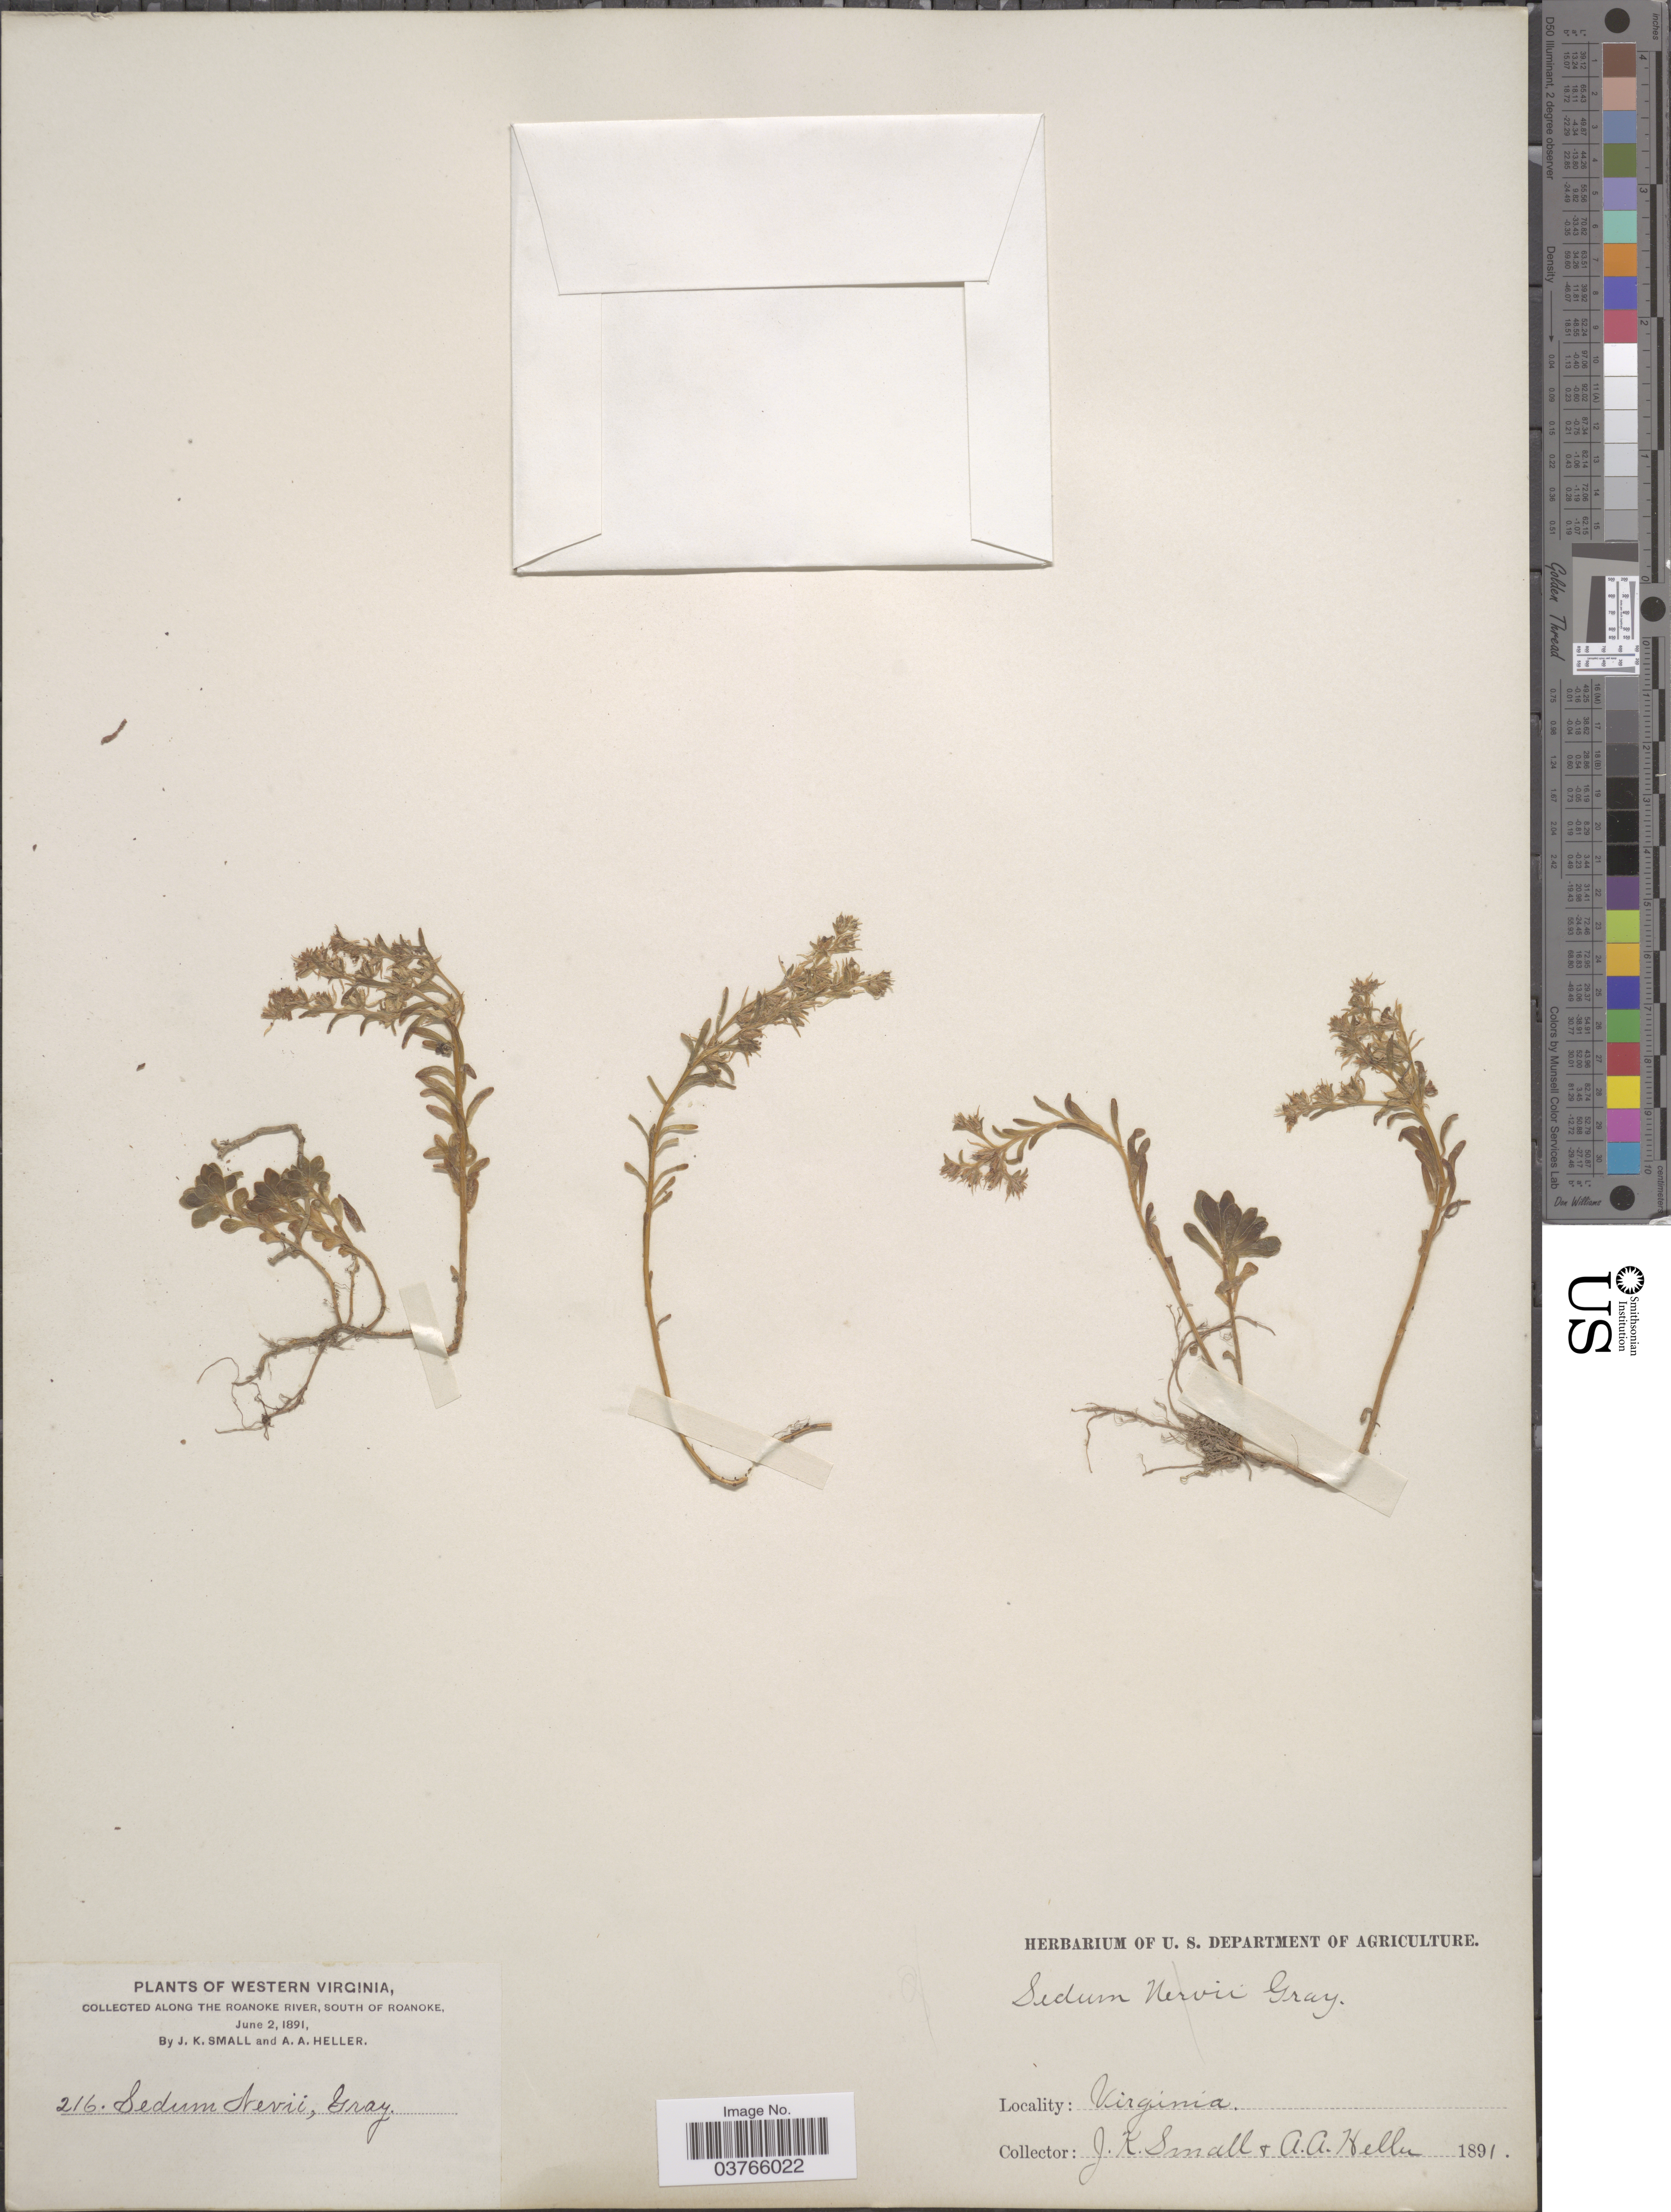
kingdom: Plantae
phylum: Tracheophyta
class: Magnoliopsida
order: Saxifragales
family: Crassulaceae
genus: Sedum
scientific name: Sedum glaucophyllum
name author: R.T. Clausen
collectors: J. K. Small & A. A. Heller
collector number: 216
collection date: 1891-06-02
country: United States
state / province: Virginia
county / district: Roanoke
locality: Western Virginia. Along The Roanoke River, South of Roanoke.